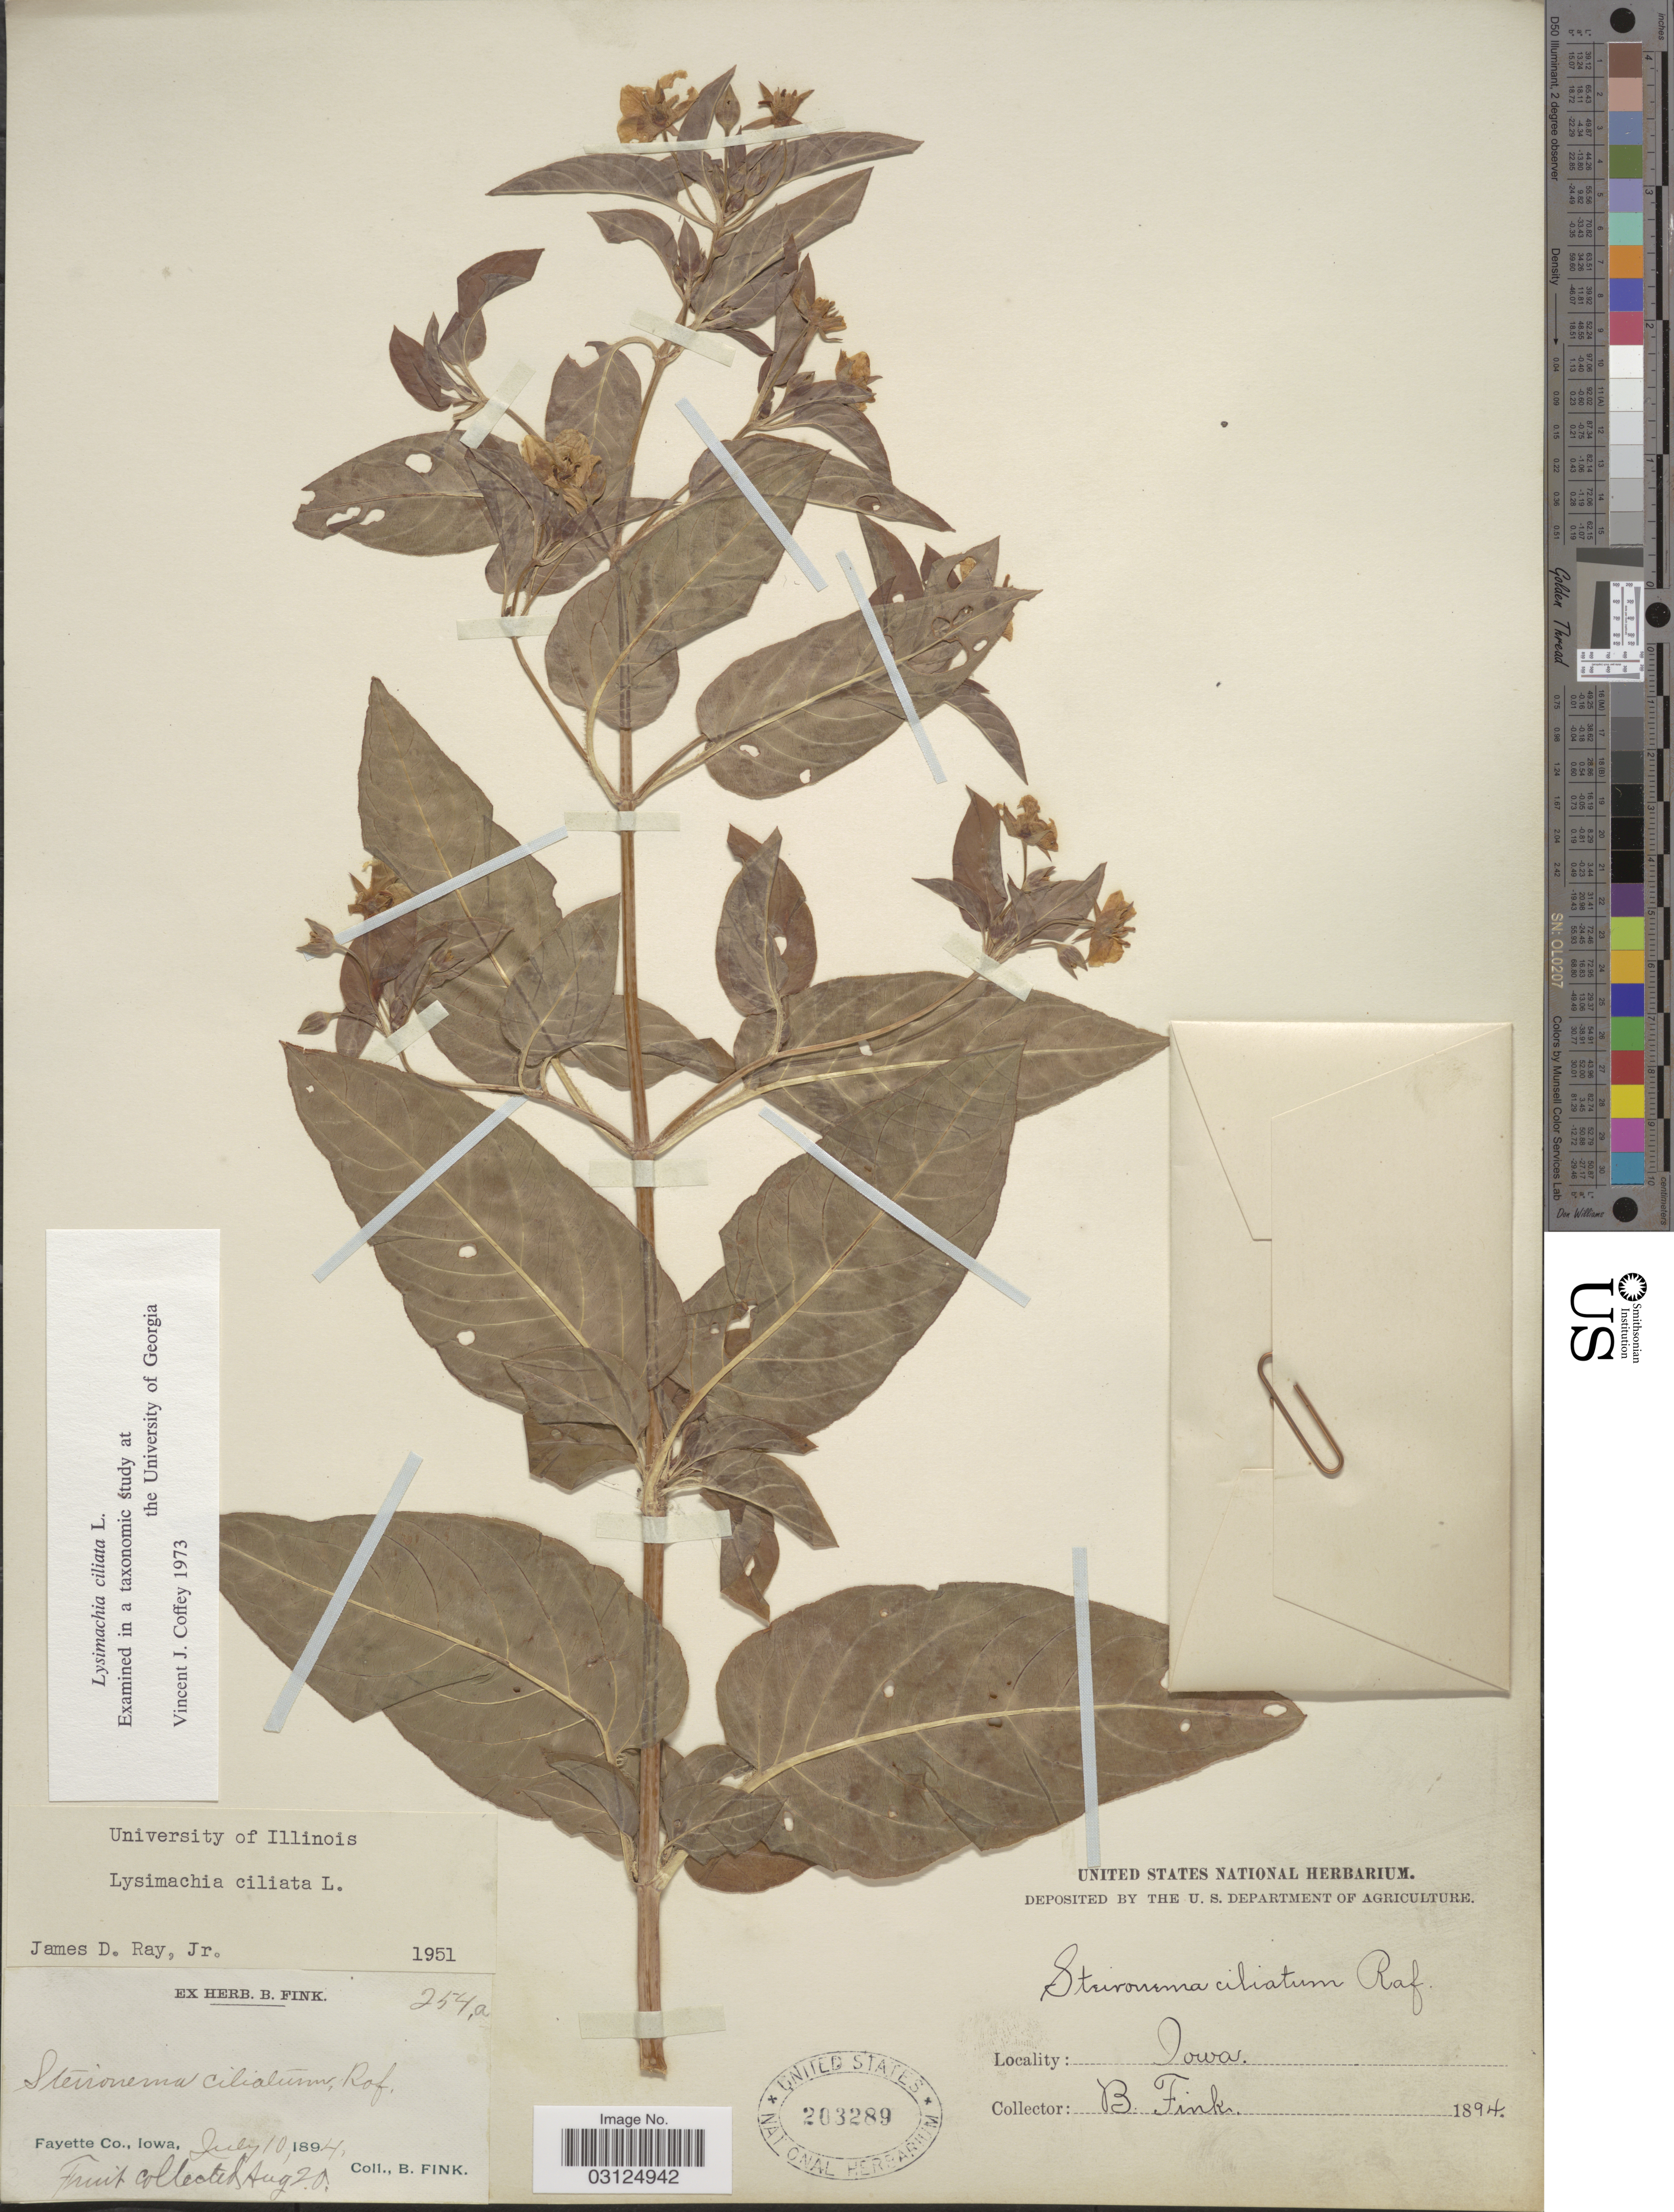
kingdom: Plantae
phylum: Tracheophyta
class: Magnoliopsida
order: Ericales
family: Primulaceae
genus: Lysimachia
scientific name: Lysimachia ciliata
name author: L.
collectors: B. Fink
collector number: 254a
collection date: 1894-07-10/1894-08-20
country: United States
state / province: Iowa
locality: Fayette Co.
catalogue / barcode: US 203289